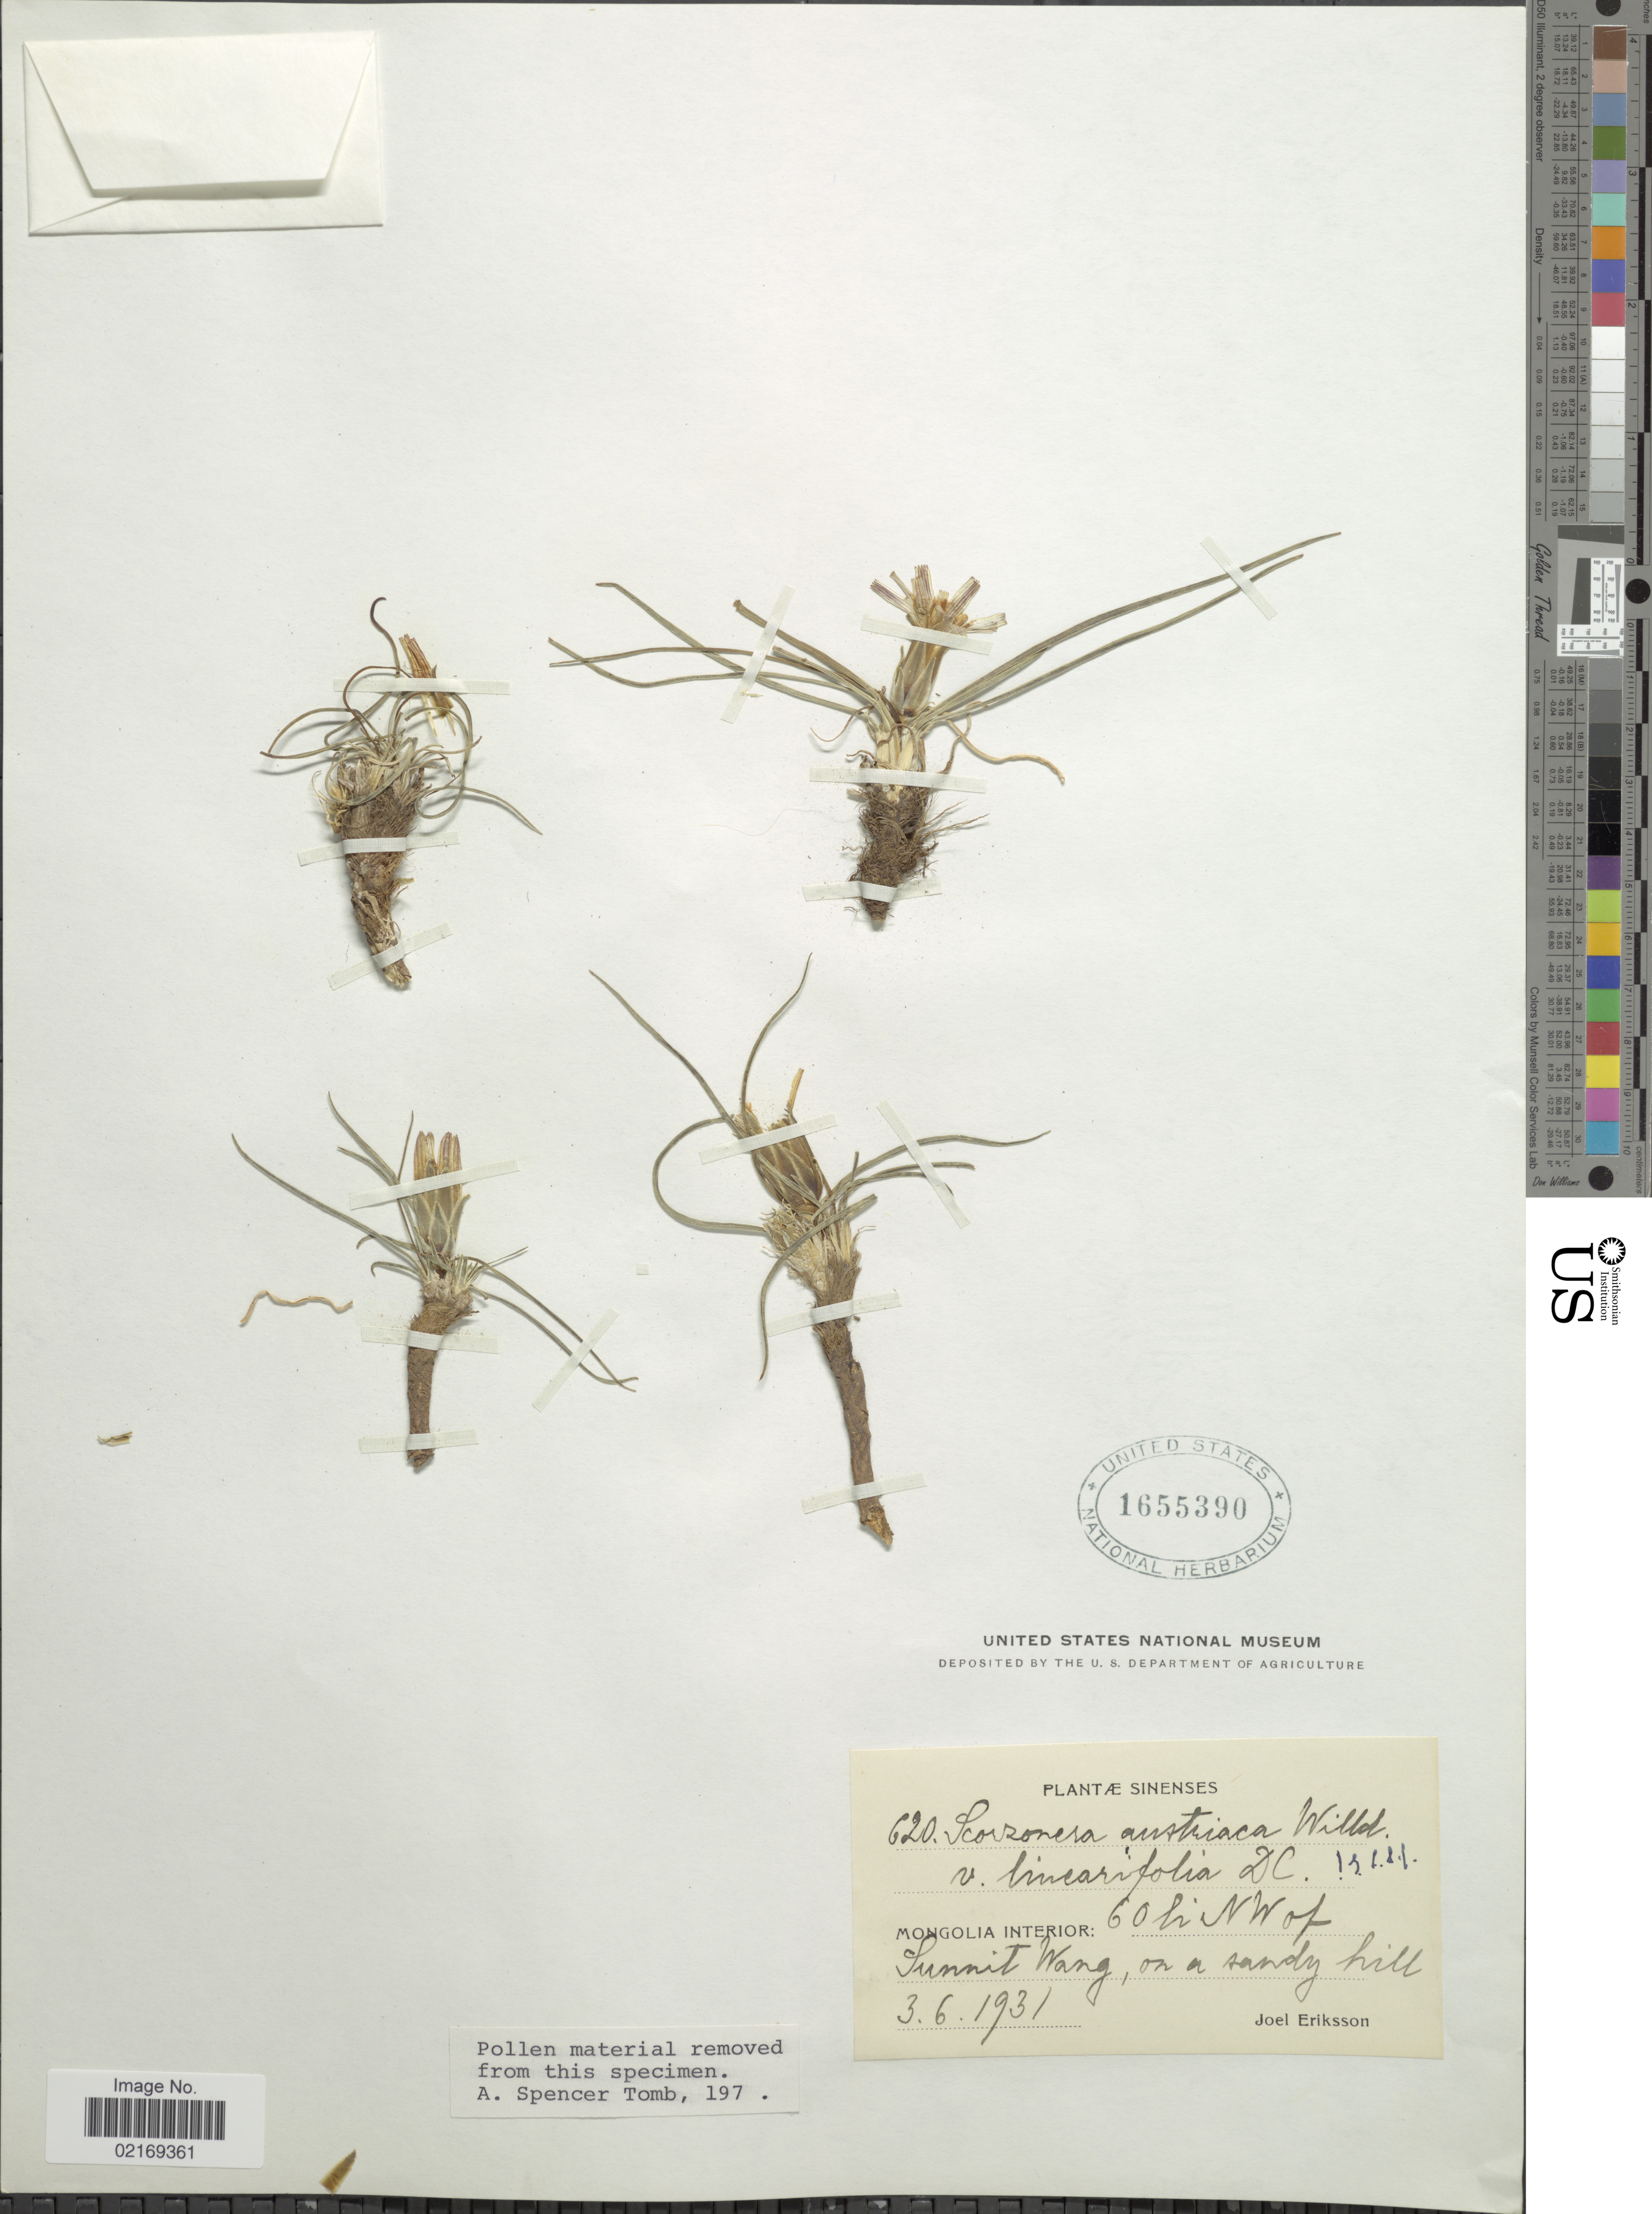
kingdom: Plantae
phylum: Tracheophyta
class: Magnoliopsida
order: Asterales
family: Asteraceae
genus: Scorzonera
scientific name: Scorzonera austriaca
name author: Willd.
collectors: J. Eriksson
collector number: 620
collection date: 1931-06-03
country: China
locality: Sinenses, Mongolia interior: 60 mi [interpreted] NW of Summit Wang, on a sandy hill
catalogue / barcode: US 1655390